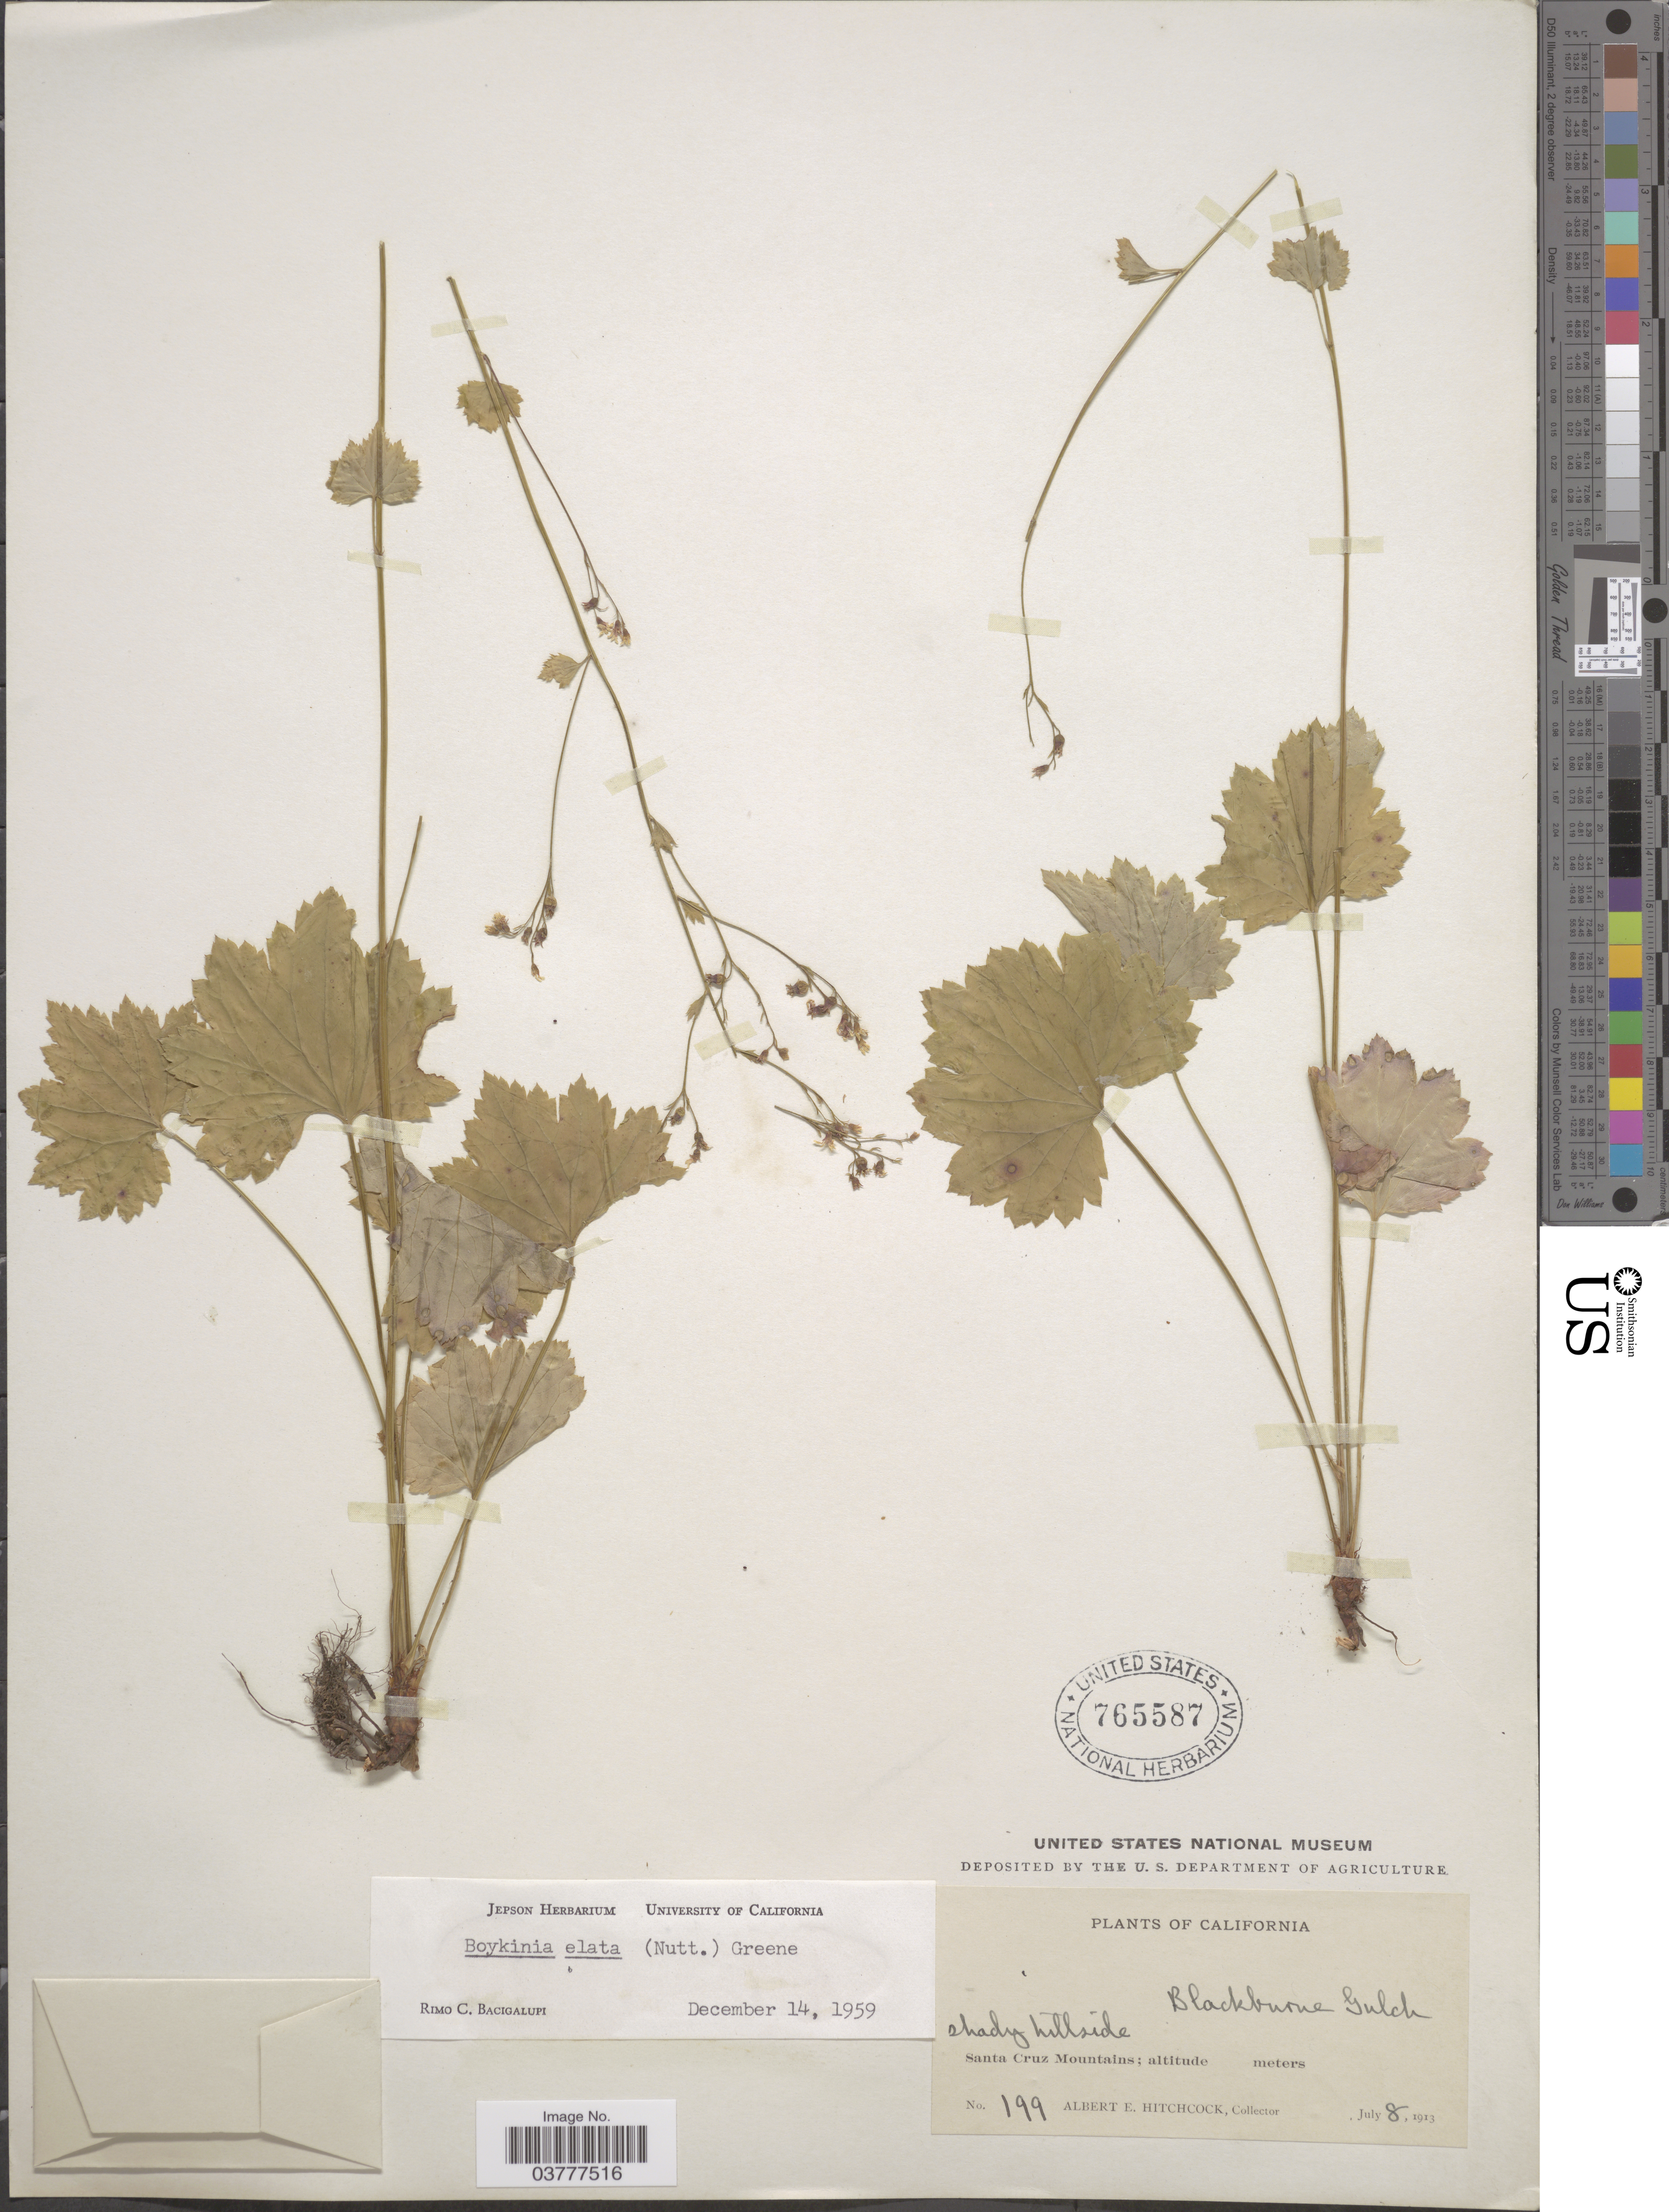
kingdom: Plantae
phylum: Tracheophyta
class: Magnoliopsida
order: Saxifragales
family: Saxifragaceae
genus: Boykinia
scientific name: Boykinia elata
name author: Greene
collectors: A. Hitchcock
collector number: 199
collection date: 1913-07-08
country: United States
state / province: California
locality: Blackburne Gulch, shady hillside. Santa Cruz Mountains.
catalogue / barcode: US 765587